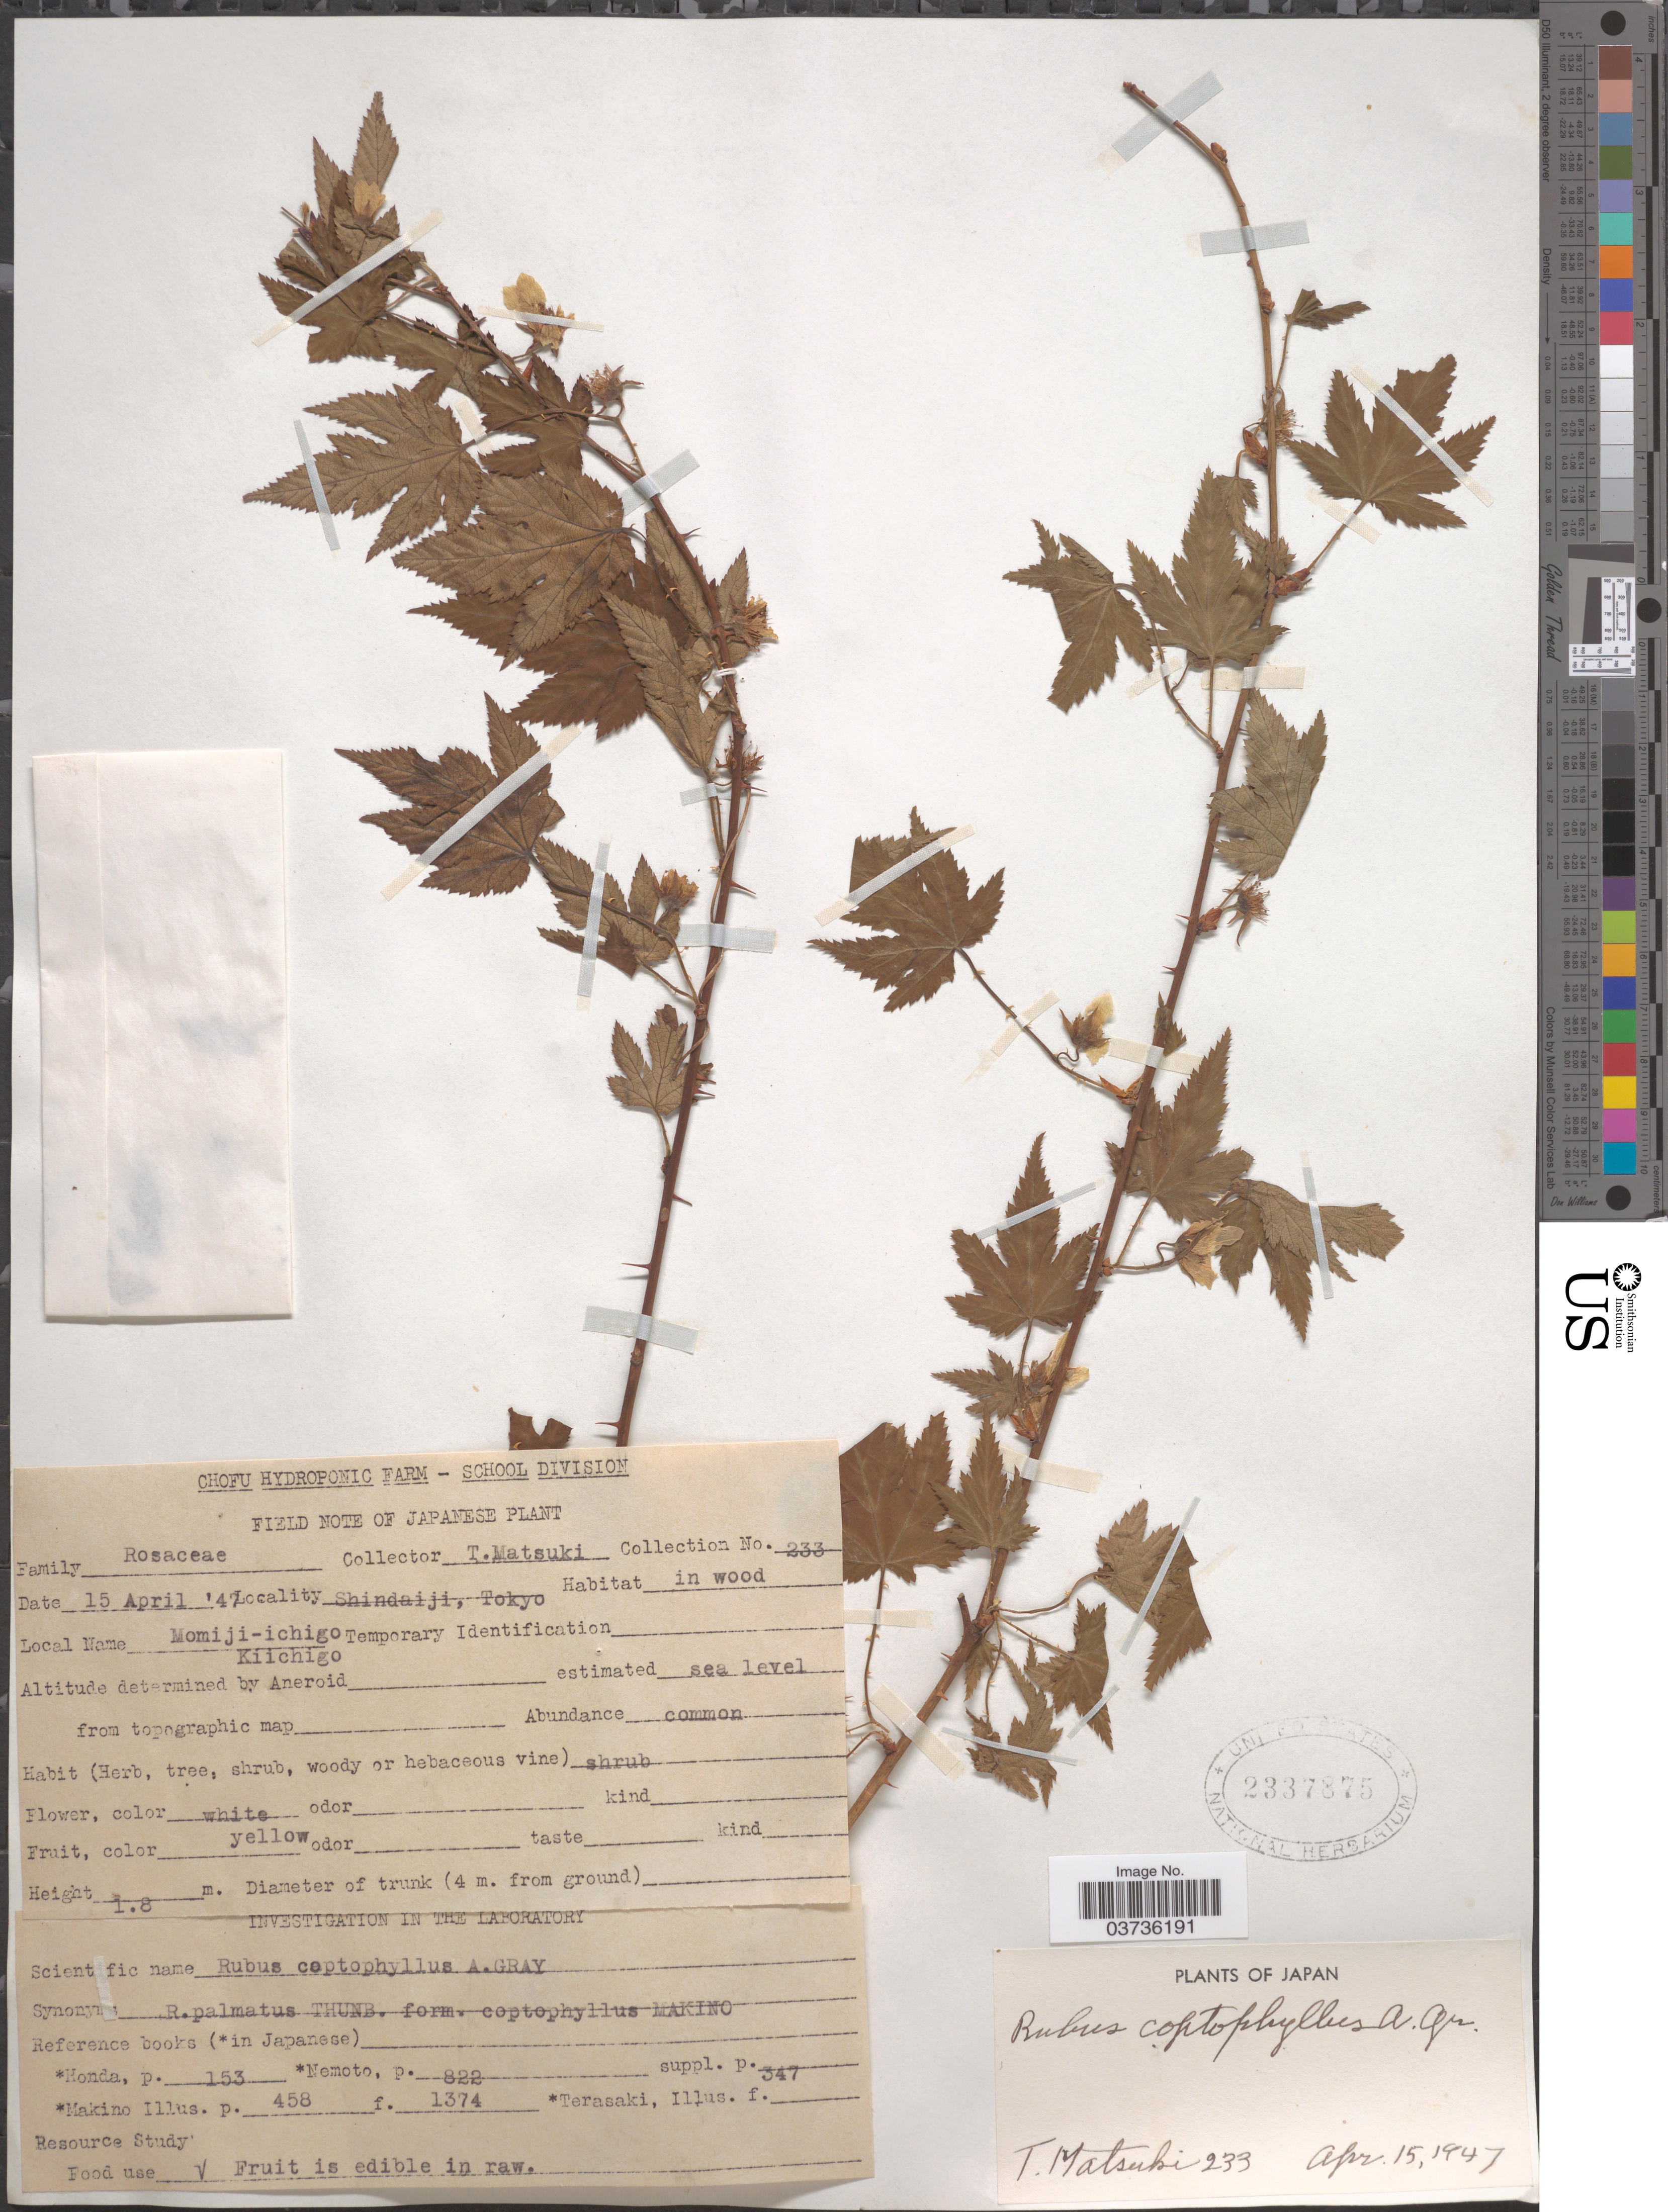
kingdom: Plantae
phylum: Tracheophyta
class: Magnoliopsida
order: Rosales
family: Rosaceae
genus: Rubus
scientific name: Rubus palmatus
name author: Thunb.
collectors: T. Matsuki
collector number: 233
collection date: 1947-04-15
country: Japan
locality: Shindaiji.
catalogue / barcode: US 2337875